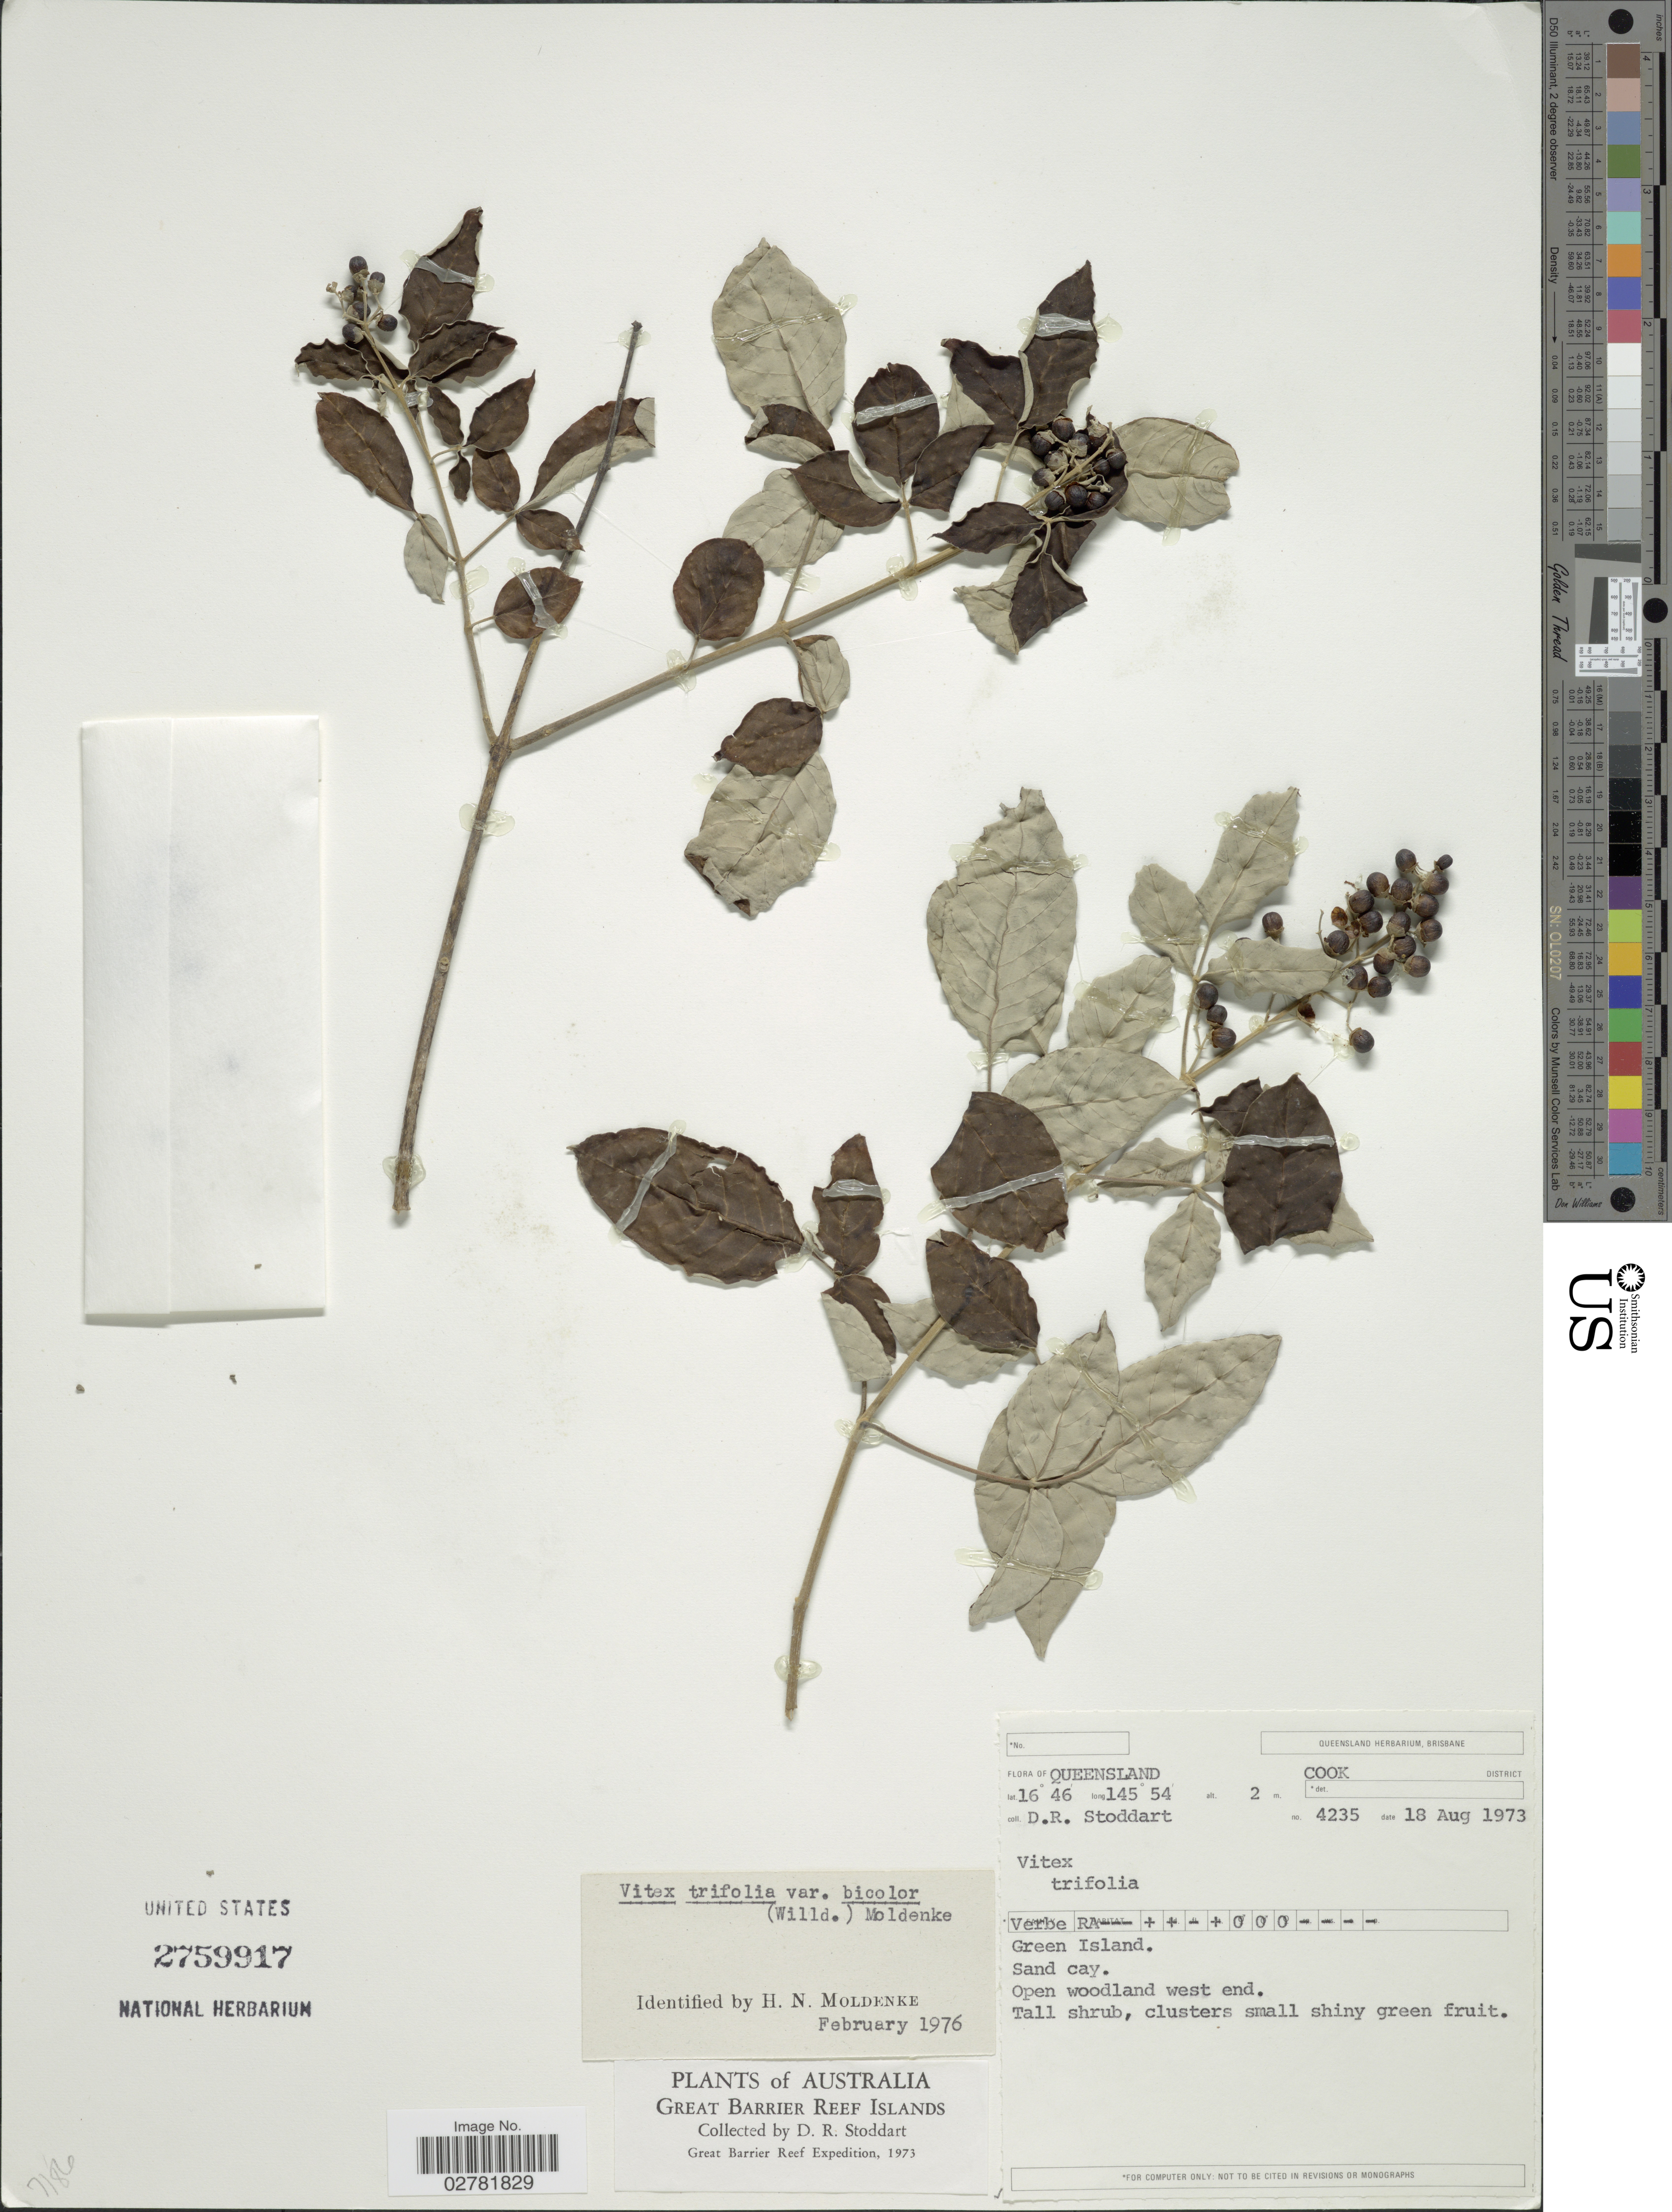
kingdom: Plantae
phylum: Tracheophyta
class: Magnoliopsida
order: Lamiales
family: Lamiaceae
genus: Vitex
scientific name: Vitex trifolia var. bicolor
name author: (Willd.) Moldenke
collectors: D. R. Stoddart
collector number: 4235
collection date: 1973-08-18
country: Australia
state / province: Queensland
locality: Great Barrier Reef Islands. Cook District. Green Island.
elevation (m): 2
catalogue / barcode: US 2759917